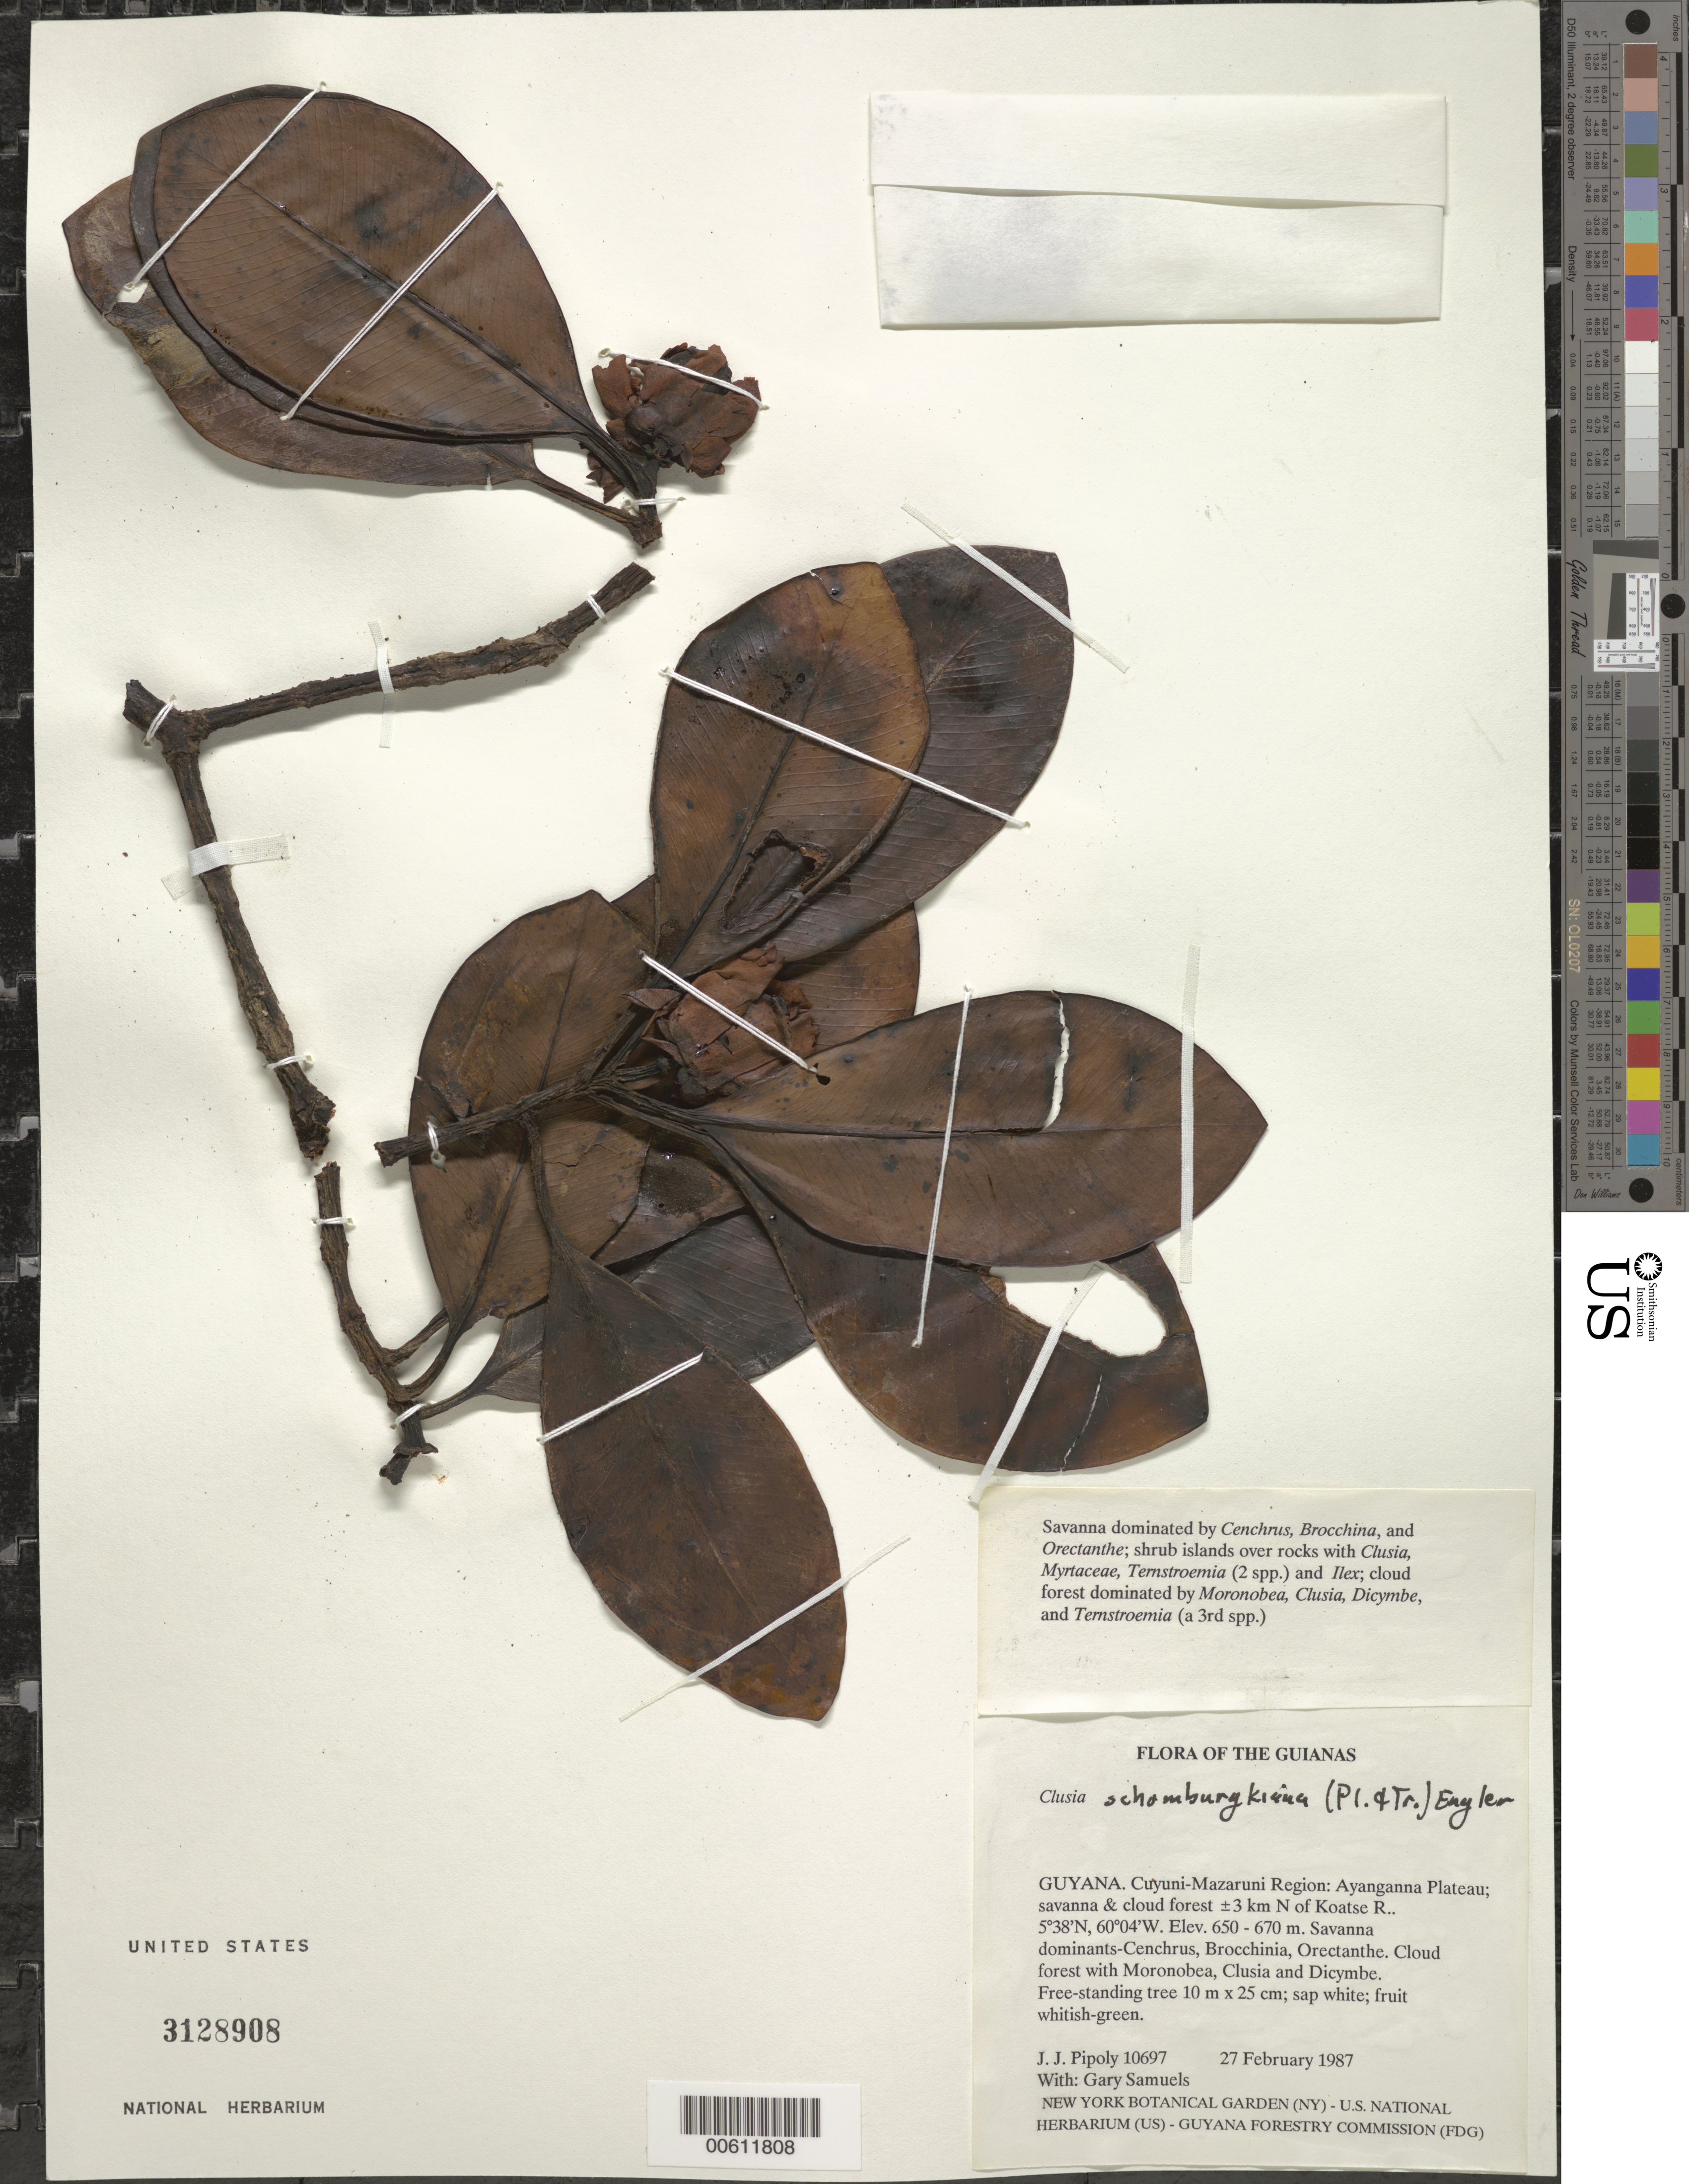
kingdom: Plantae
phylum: Tracheophyta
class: Magnoliopsida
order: Malpighiales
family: Clusiaceae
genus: Clusia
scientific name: Clusia schomburgkiana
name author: (Planch. & Triana) Benth. ex Engl.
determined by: Pipoly, J. J., III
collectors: J. J. Pipoly & G. Bacchus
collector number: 10697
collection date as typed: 27 February 1987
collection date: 1987-02-27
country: Guyana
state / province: Cuyuni-Mazaruni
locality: Ayanganna Plateau; ±3 km N of Koatse R, due S of mountain central depression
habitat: Savanna and cloud forest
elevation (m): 650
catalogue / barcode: US 3128908